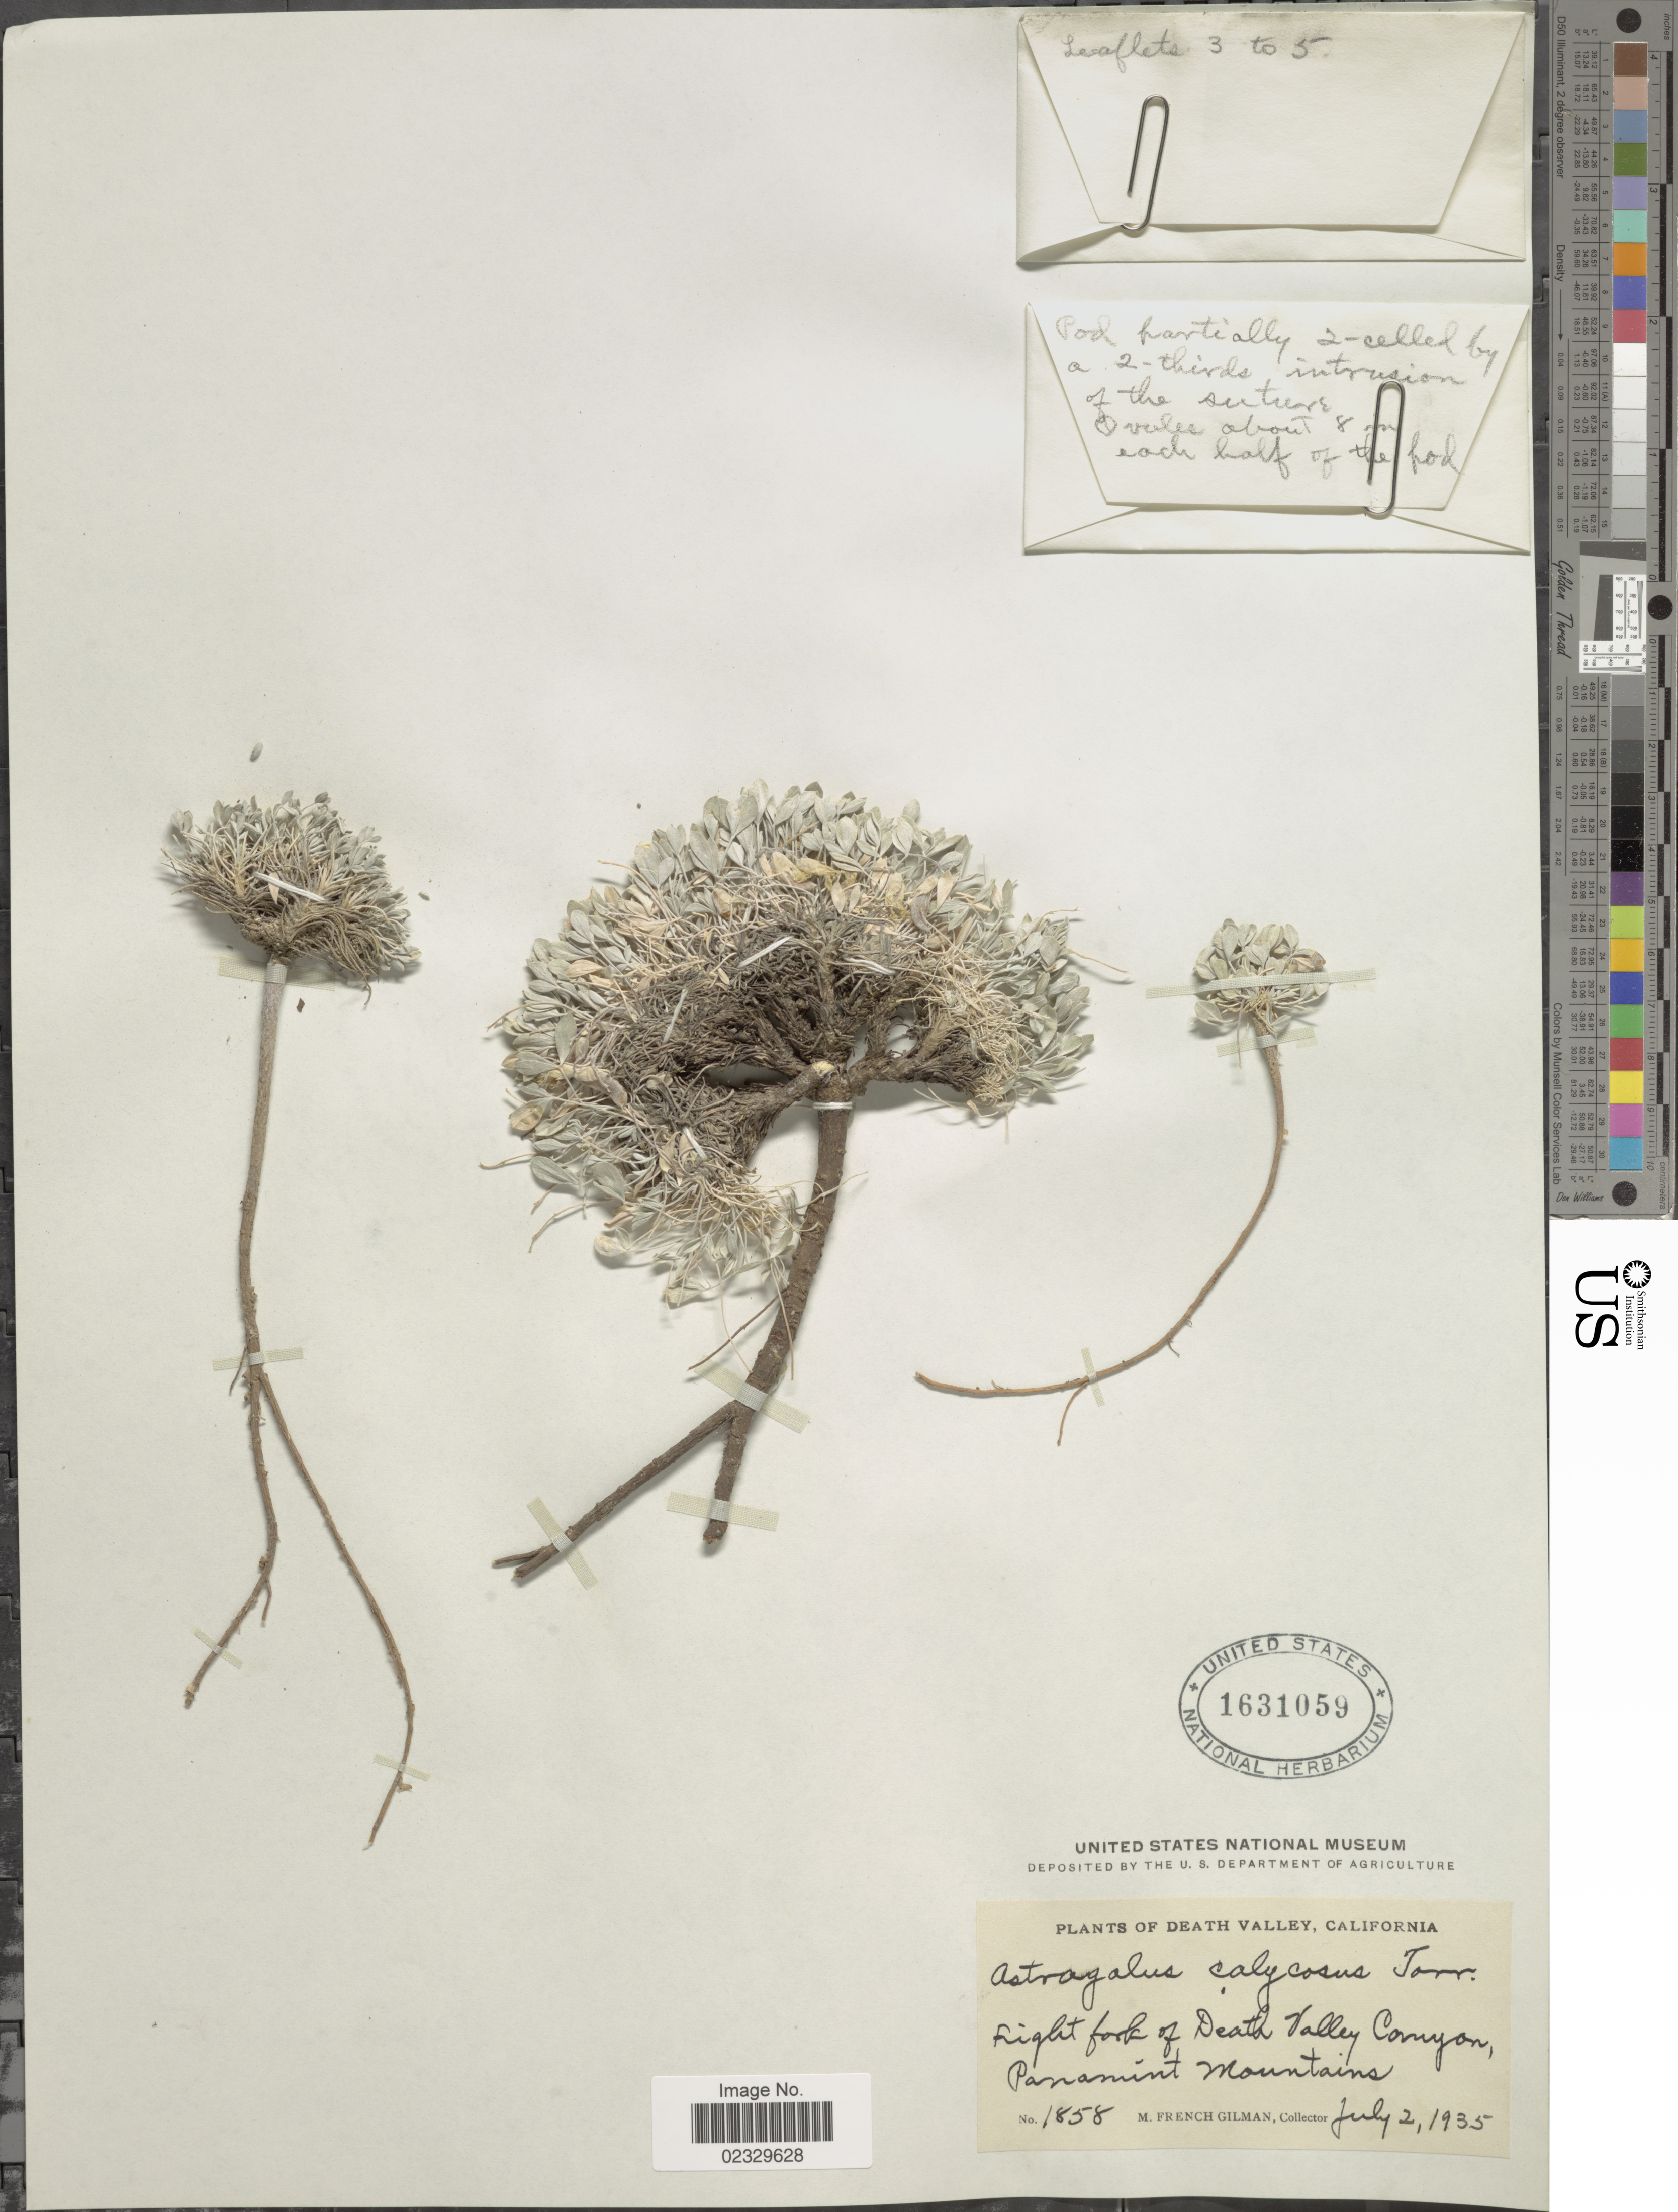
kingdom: Plantae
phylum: Tracheophyta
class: Magnoliopsida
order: Fabales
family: Fabaceae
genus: Astragalus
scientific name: Astragalus calycosus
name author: Torr. ex S. Watson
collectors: M. F. Gilman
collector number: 1858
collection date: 1935-07-02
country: United States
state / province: California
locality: Death Valley. Right fork of Death Valley Canyon, Panamint Mountains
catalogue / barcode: US 1631059